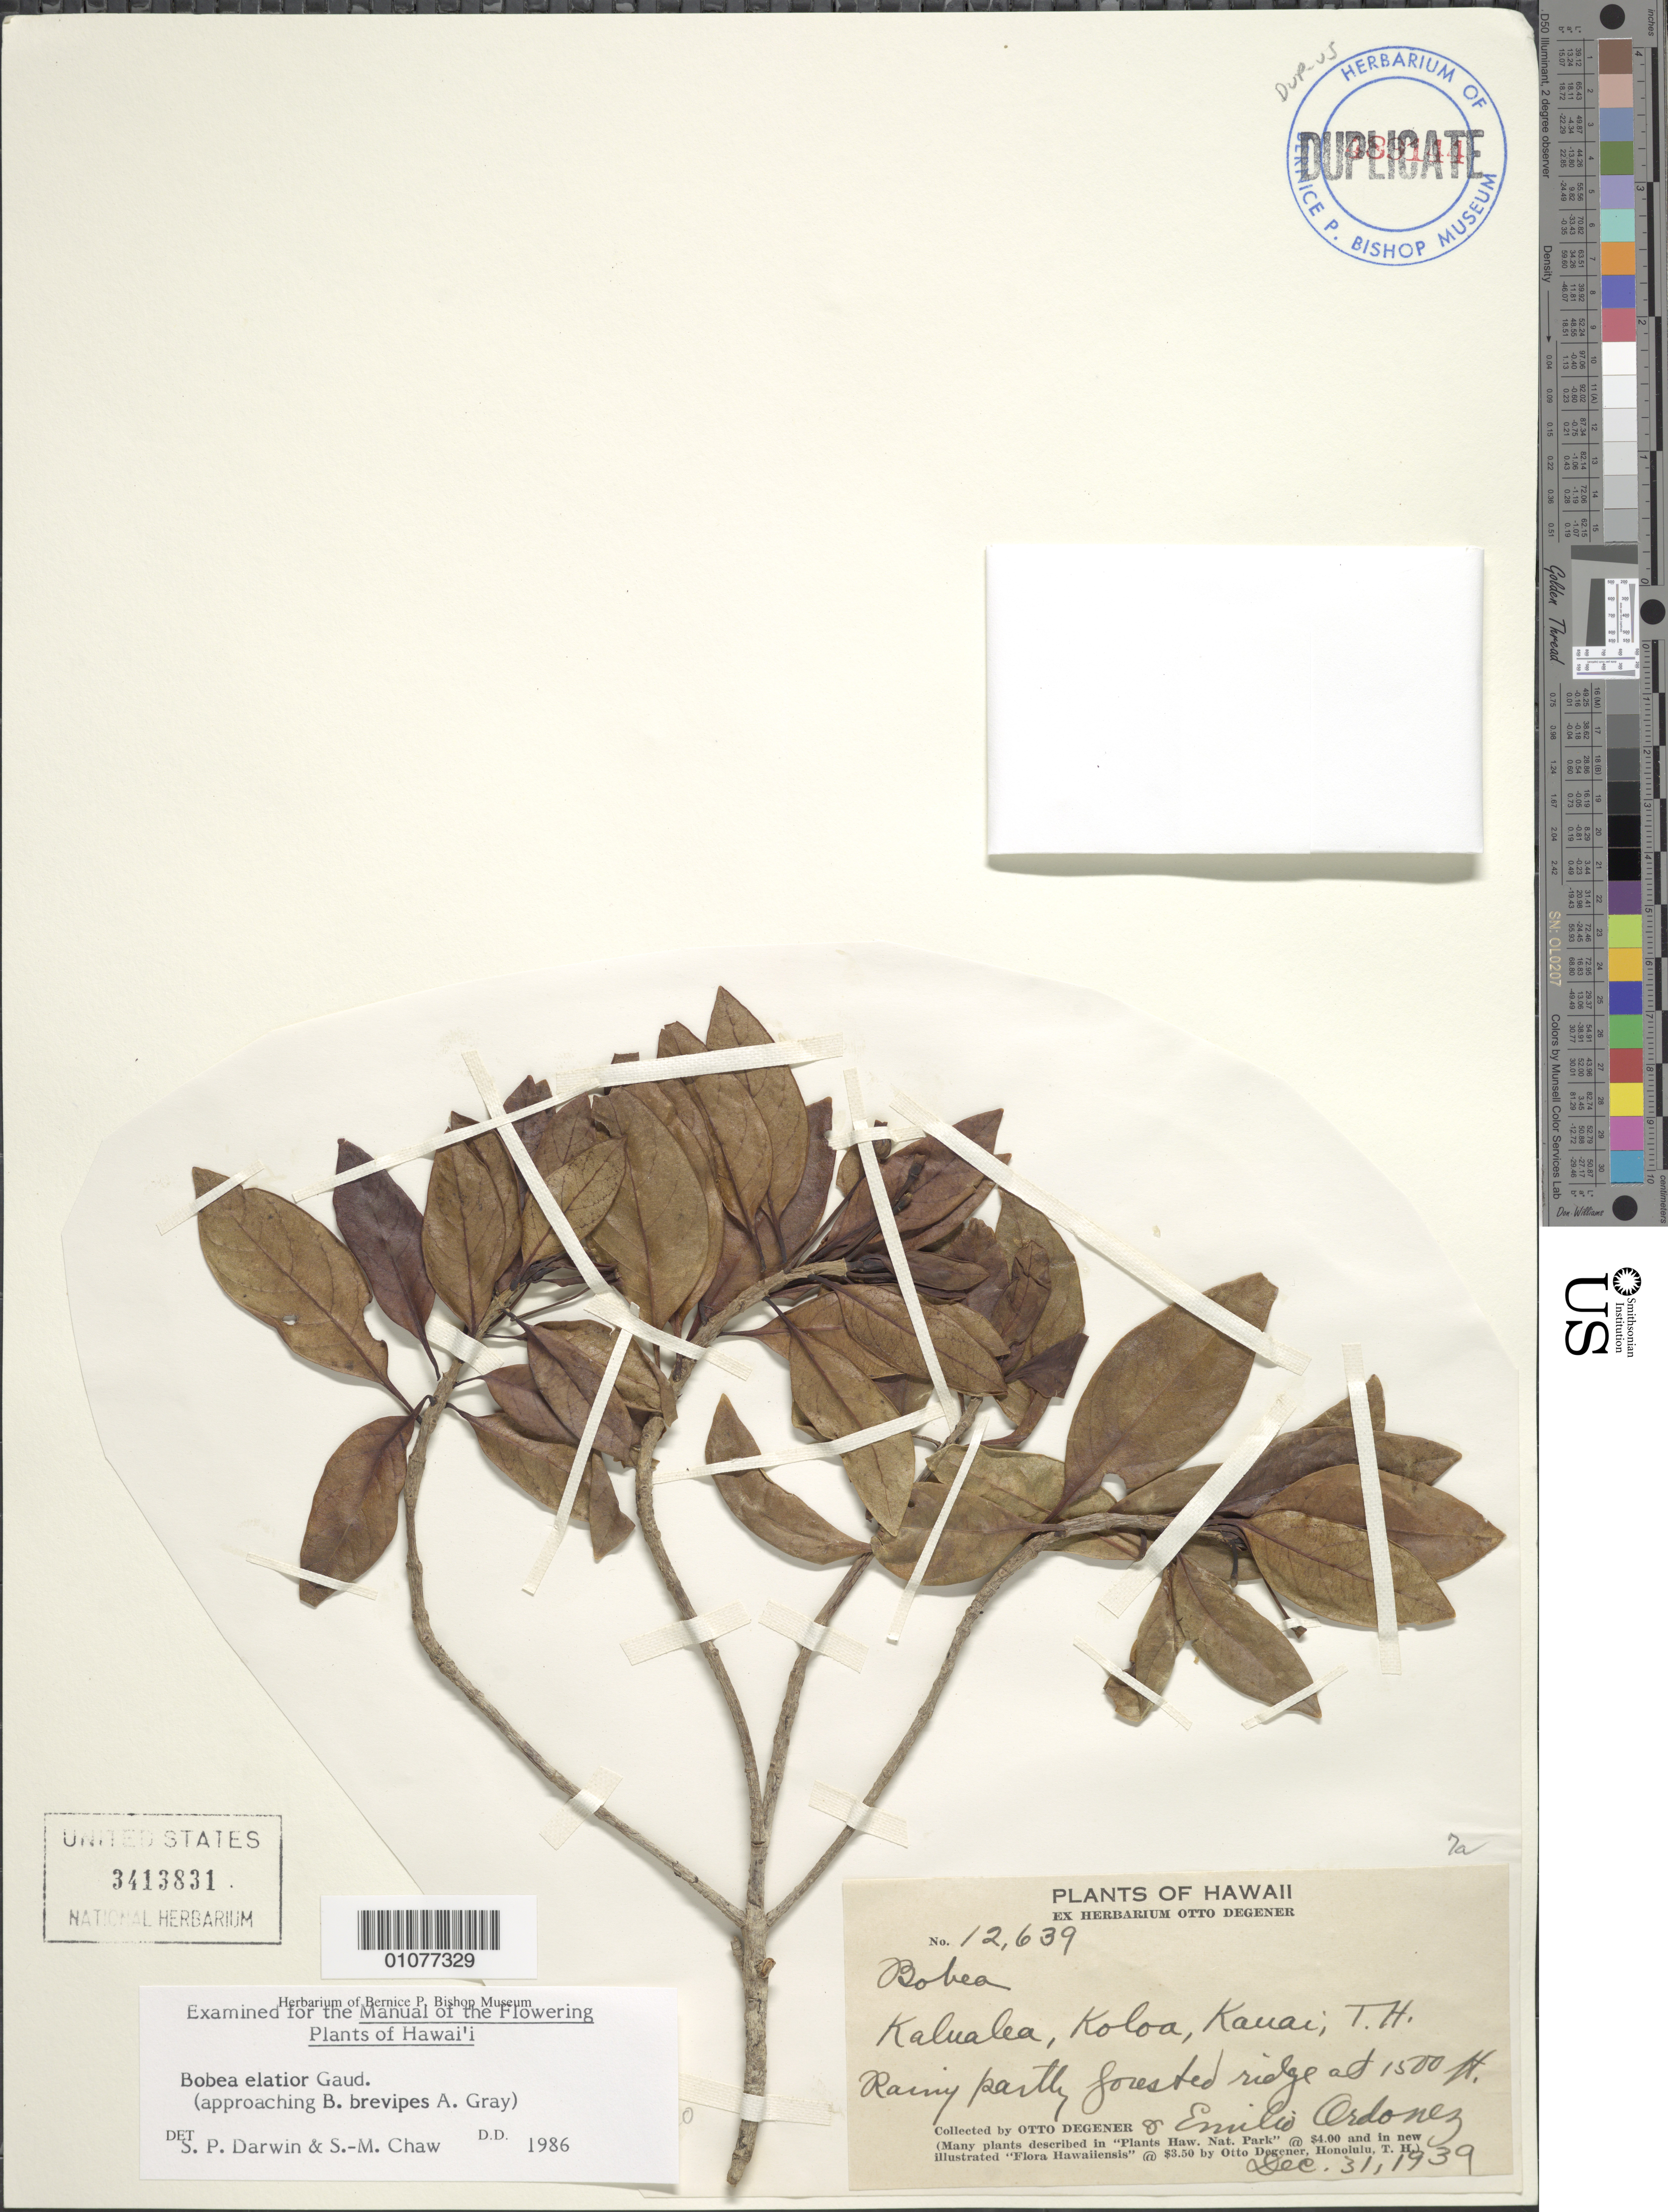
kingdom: Plantae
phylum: Tracheophyta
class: Magnoliopsida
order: Gentianales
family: Rubiaceae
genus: Bobea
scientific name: Bobea elatior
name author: Gaudich.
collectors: O. Degener & E. Ordonez.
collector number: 12639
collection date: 1939-12-31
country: United States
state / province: Hawaii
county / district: Kauai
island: Kaua'i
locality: Koloa District, Kalualea.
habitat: rainy, partly forested ridge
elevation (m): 457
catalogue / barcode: US 3413831